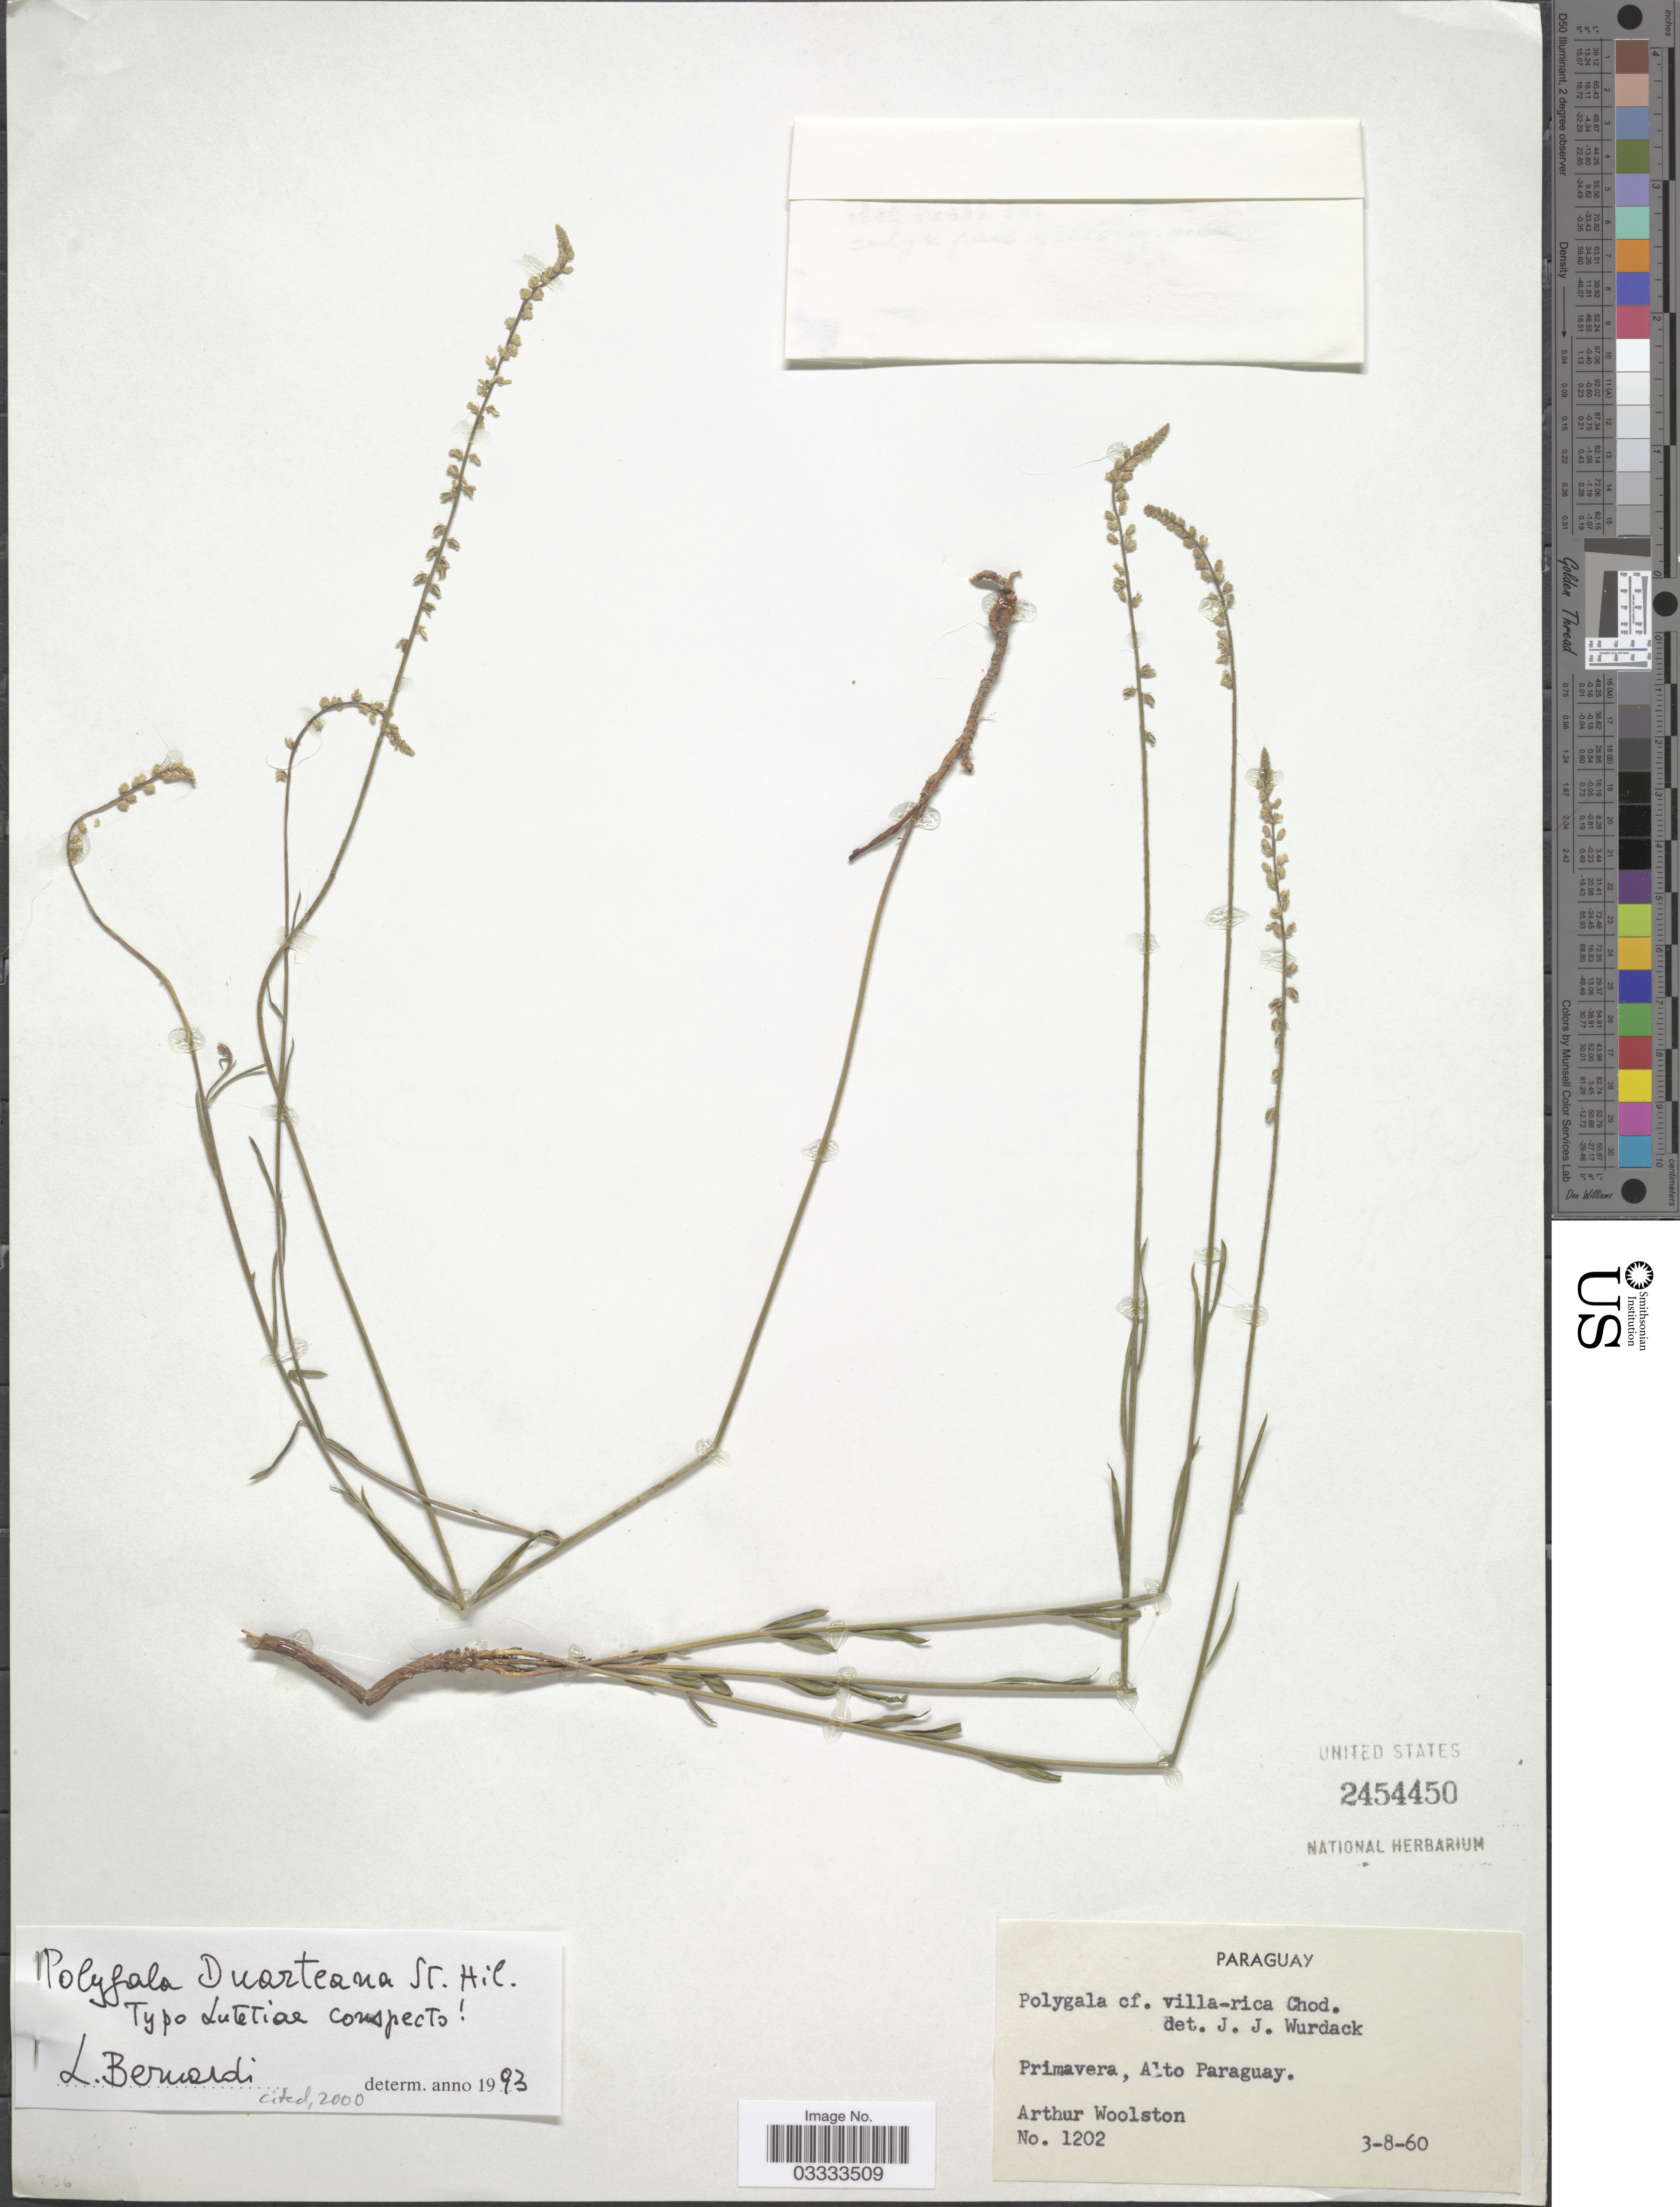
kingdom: Plantae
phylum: Tracheophyta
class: Magnoliopsida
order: Fabales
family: Polygalaceae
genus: Polygala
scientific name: Polygala duarteana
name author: A. St.-Hil. & Moq.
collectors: A. L. Woolston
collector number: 1202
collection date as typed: Transcribed d/m/y: 3/8/60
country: Paraguay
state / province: Alto Paraguay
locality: Primavera.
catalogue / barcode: US 2454450